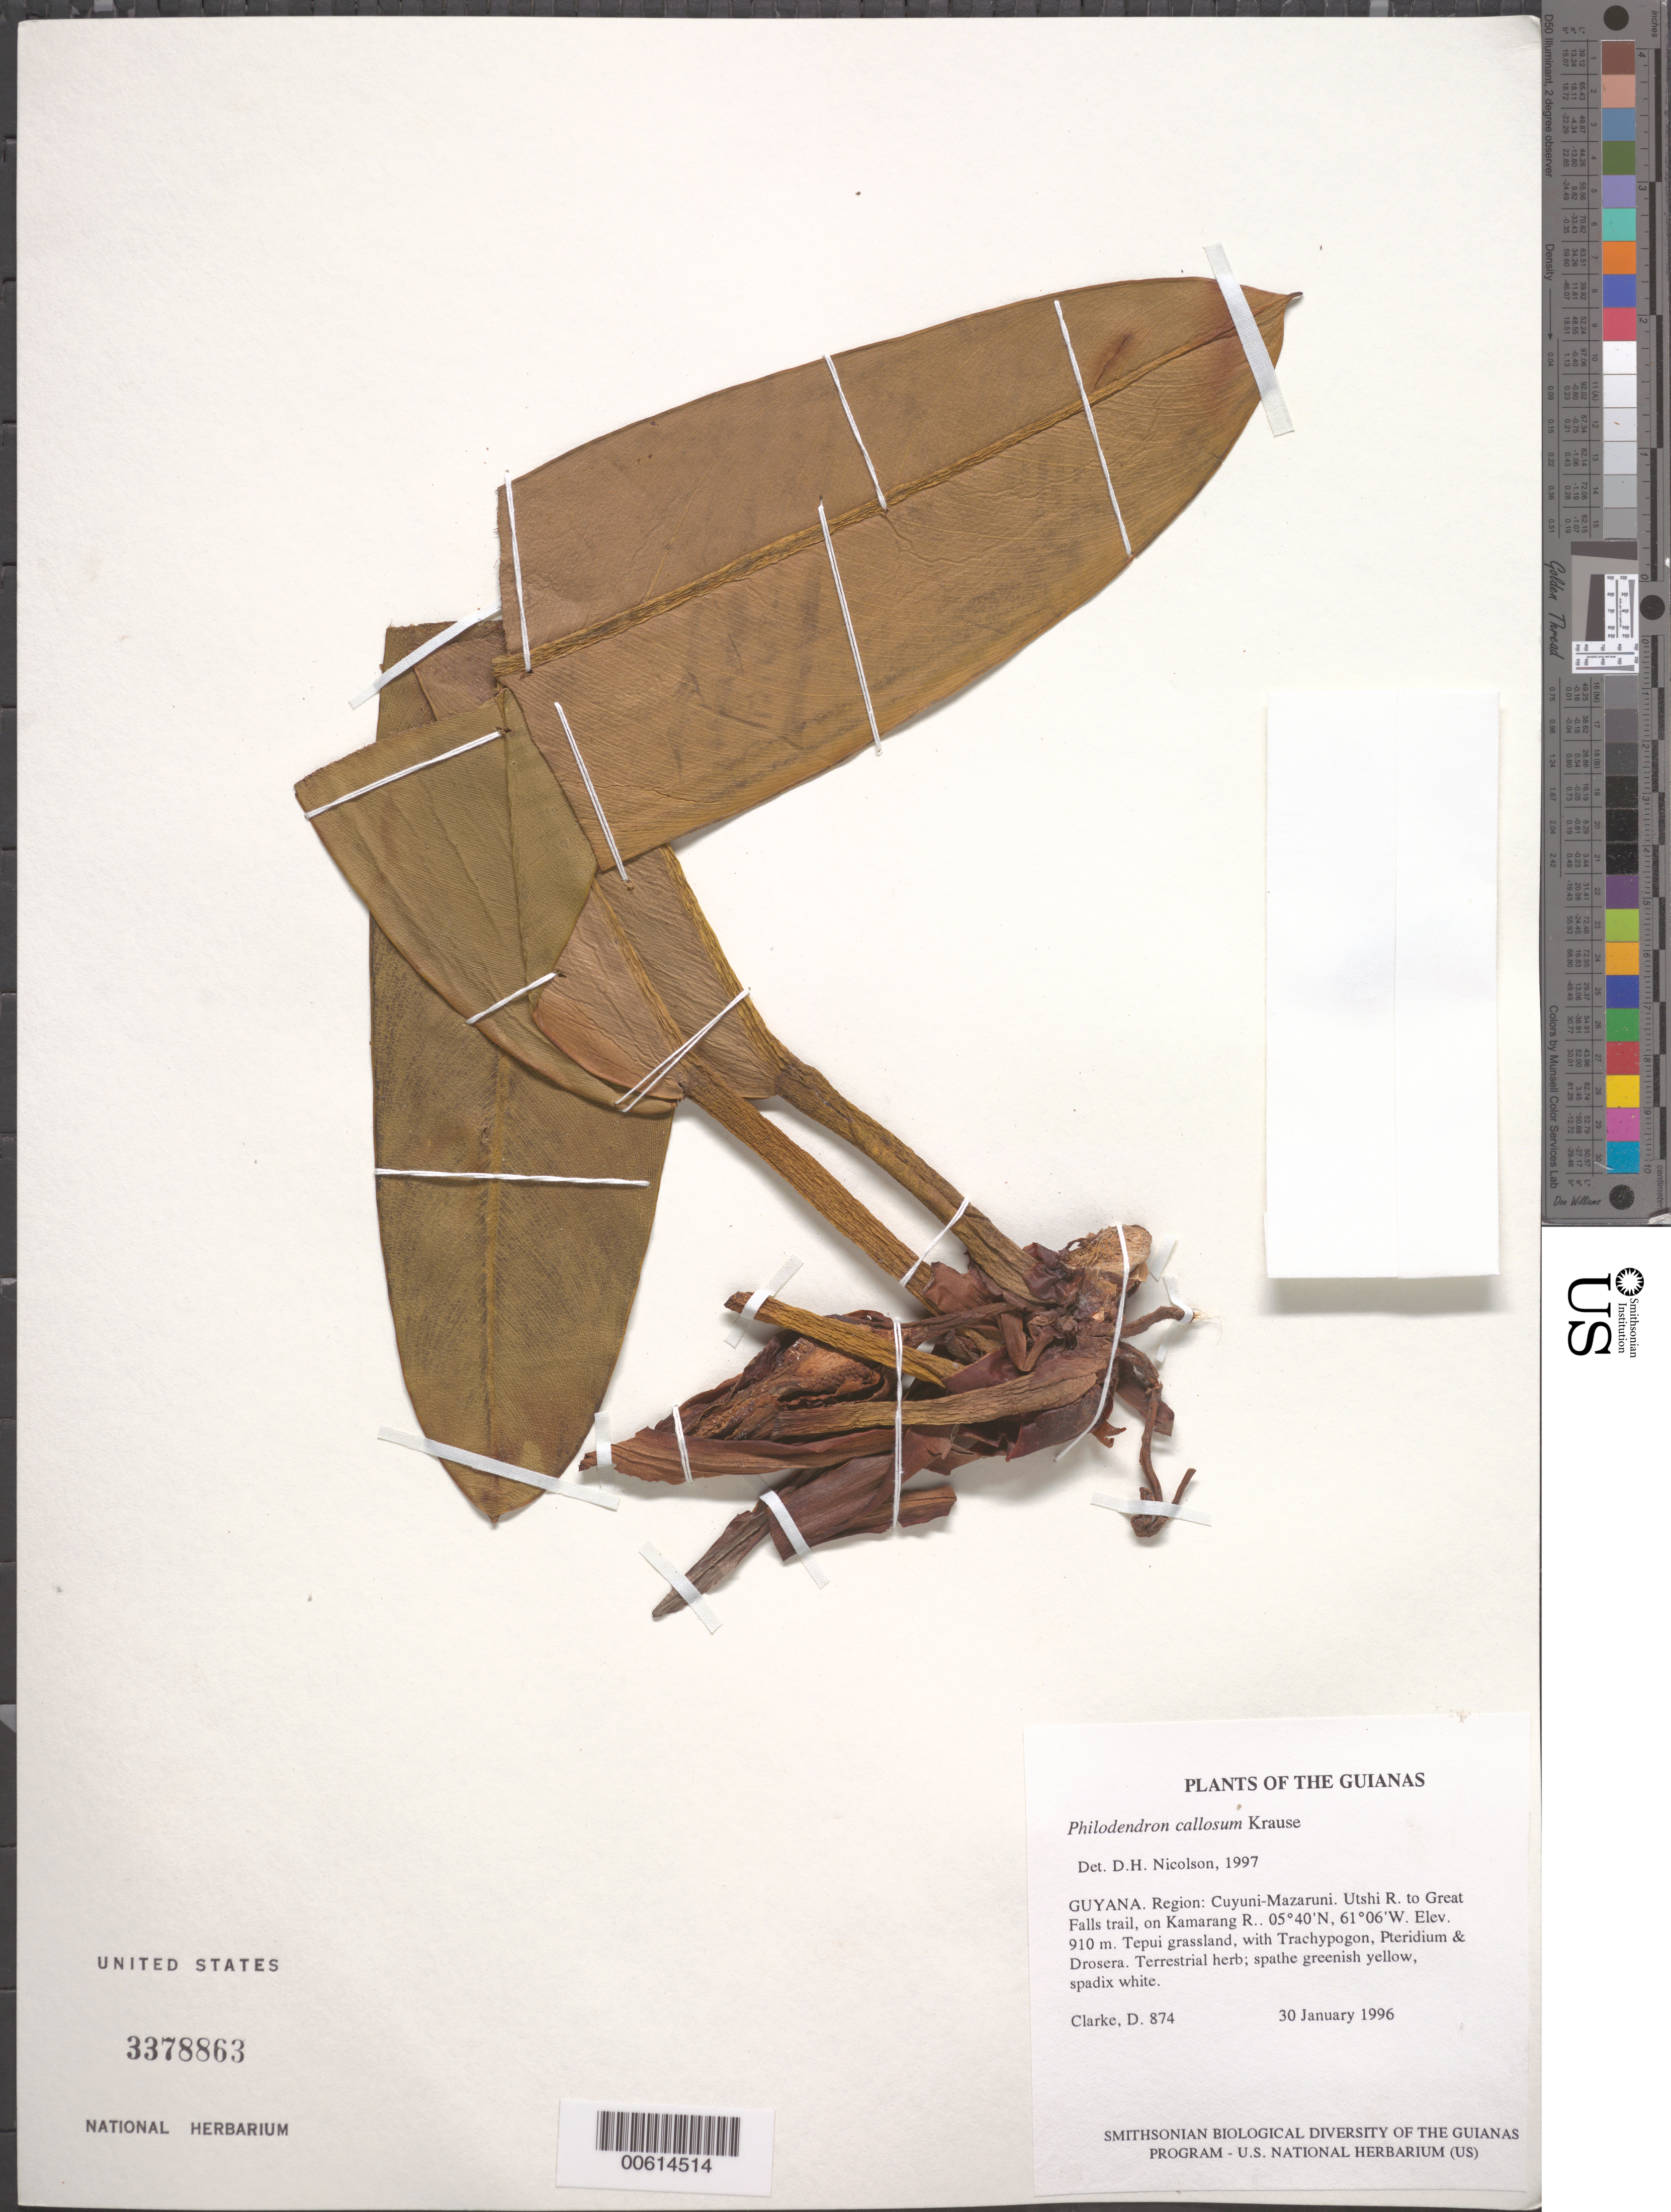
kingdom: Plantae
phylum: Tracheophyta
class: Liliopsida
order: Alismatales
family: Araceae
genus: Philodendron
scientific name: Philodendron callosum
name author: K. Krause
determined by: Nicolson, Dan H.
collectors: H. D. Clarke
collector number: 874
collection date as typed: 30 January 1996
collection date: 1996-01-30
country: Guyana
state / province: Cuyuni-Mazaruni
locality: Utshi R. to Great Falls trail, on Kamarang R.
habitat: Tepui grassland, with Trachypogon, Pteridium & Drosera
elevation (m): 910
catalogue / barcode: US 3378863